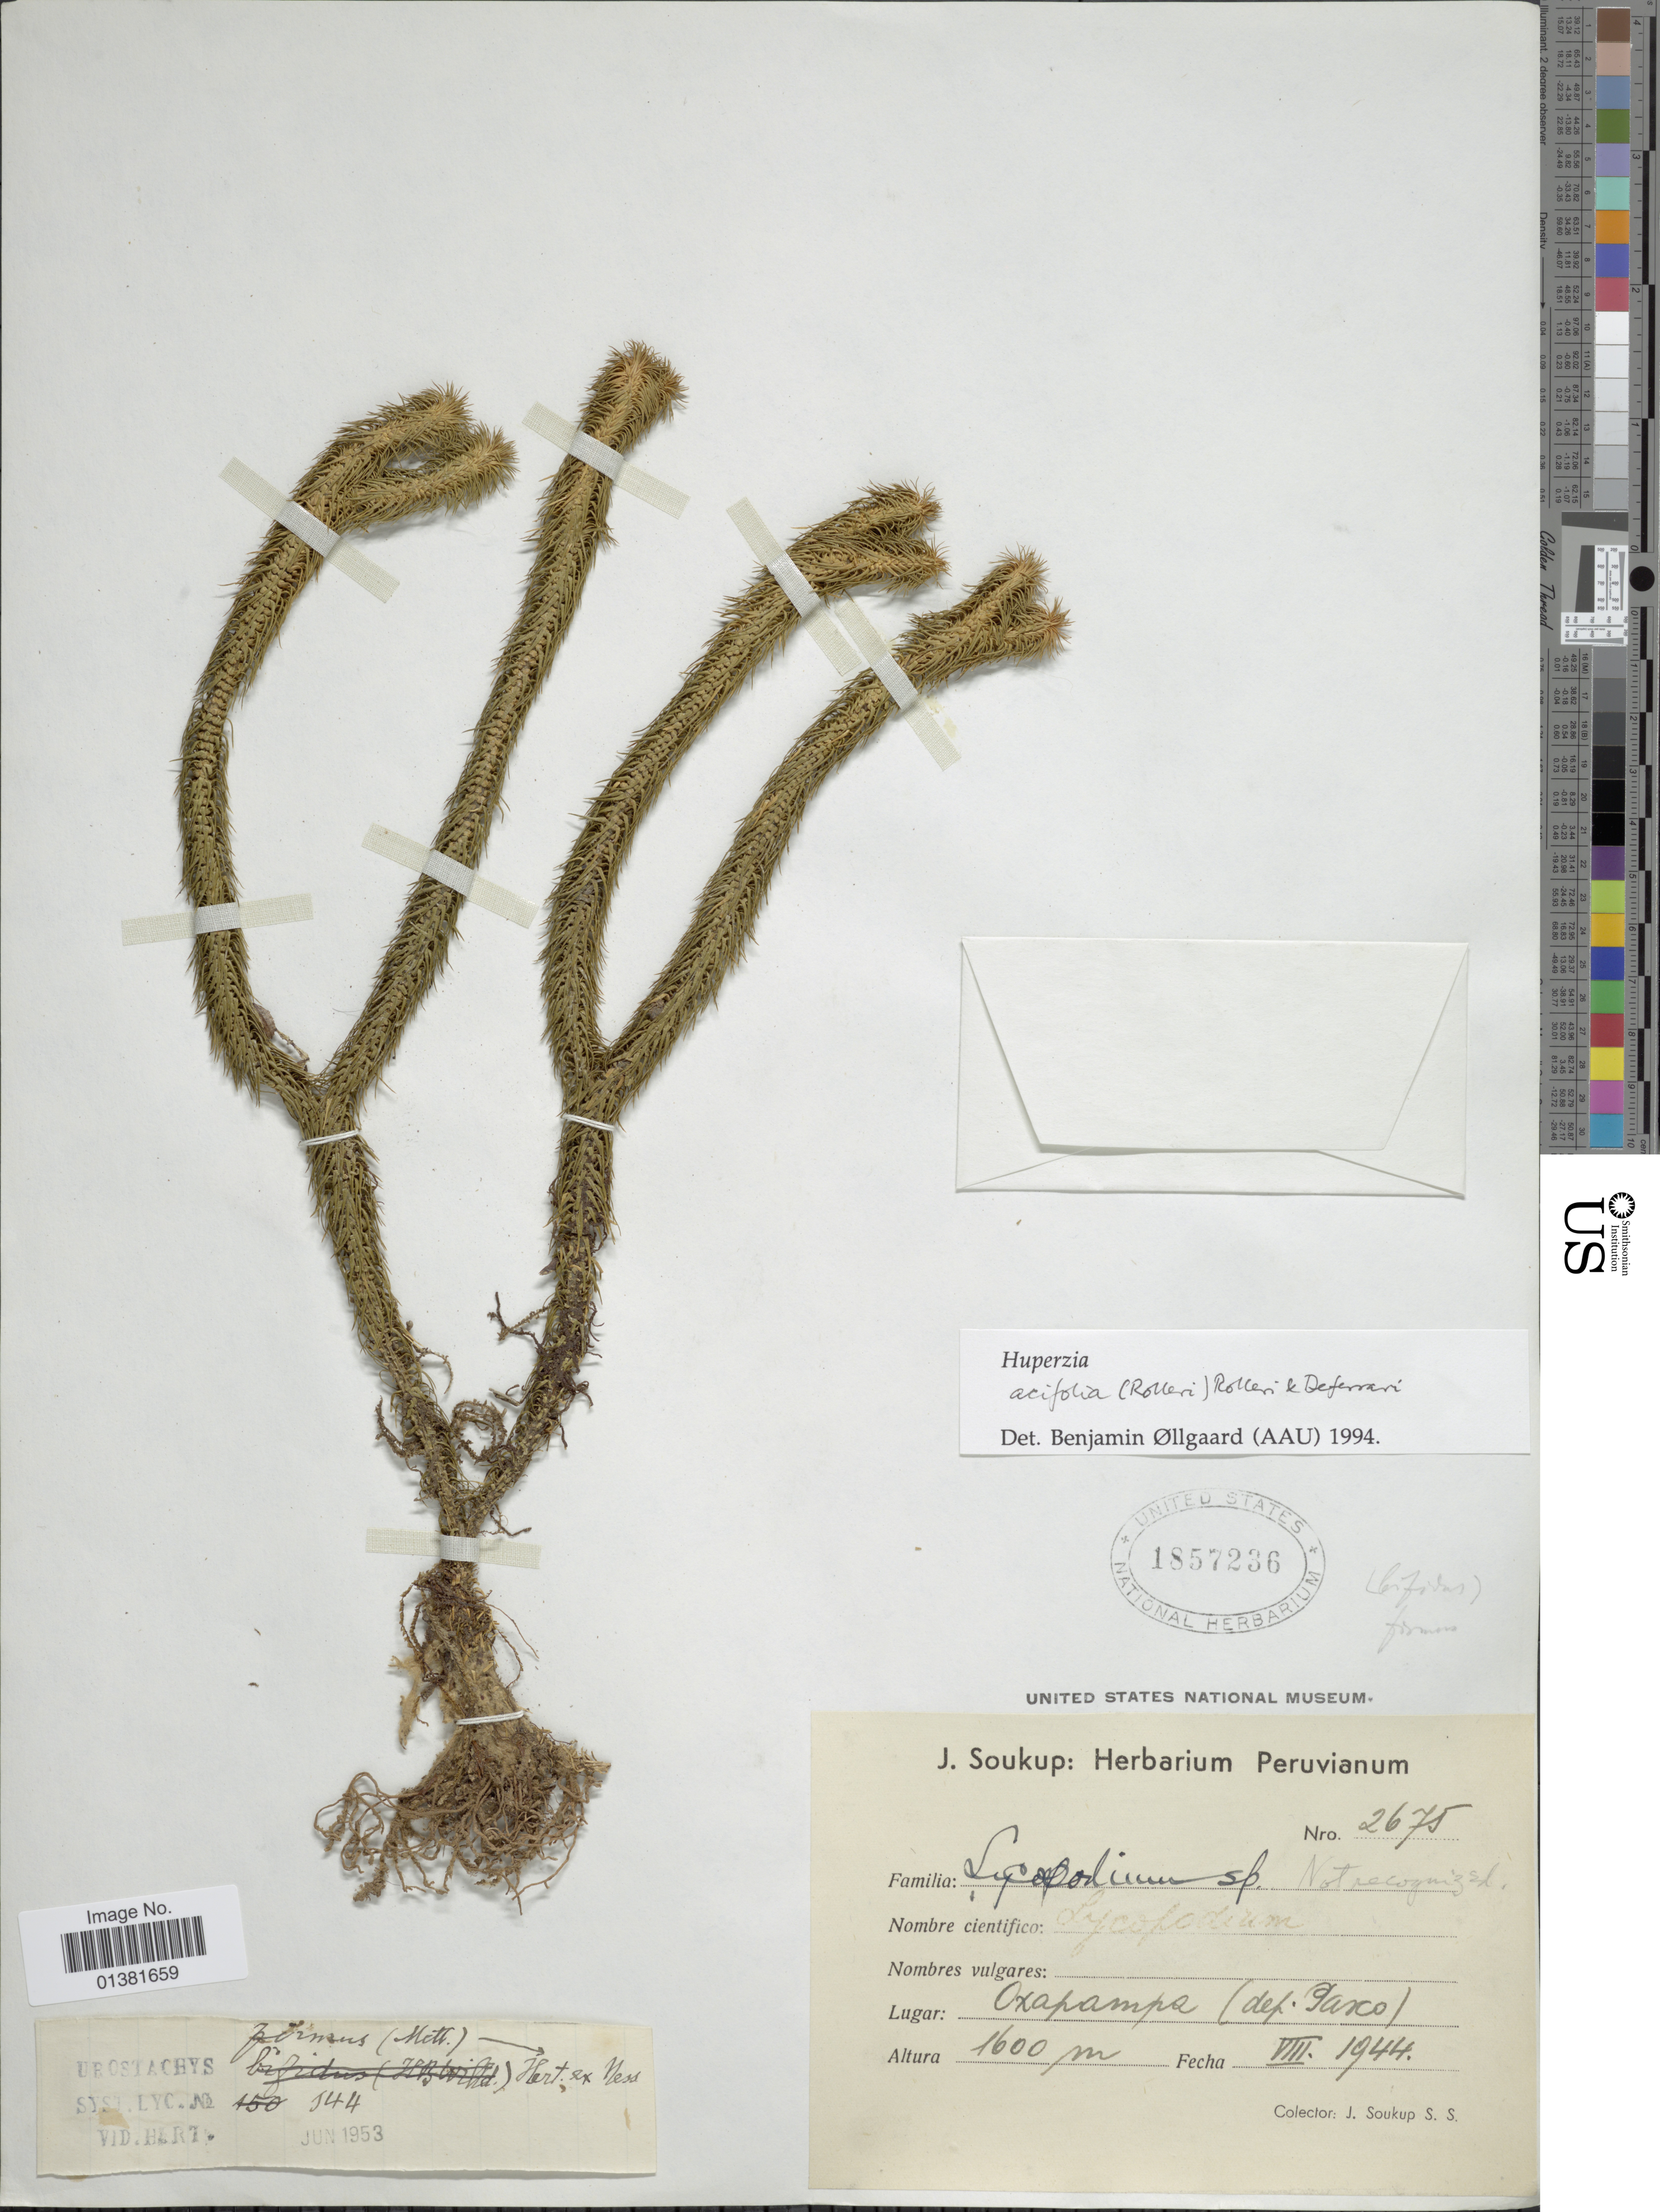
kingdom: Plantae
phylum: Tracheophyta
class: Lycopodiopsida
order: Lycopodiales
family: Lycopodiaceae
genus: Phlegmariurus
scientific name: Phlegmariurus acifolius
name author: (Rolleri) B. Øllg.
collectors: J. Soukup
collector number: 2675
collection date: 1944-03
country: Peru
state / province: Pasco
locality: Oxapampa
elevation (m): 1600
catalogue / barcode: US 1857236